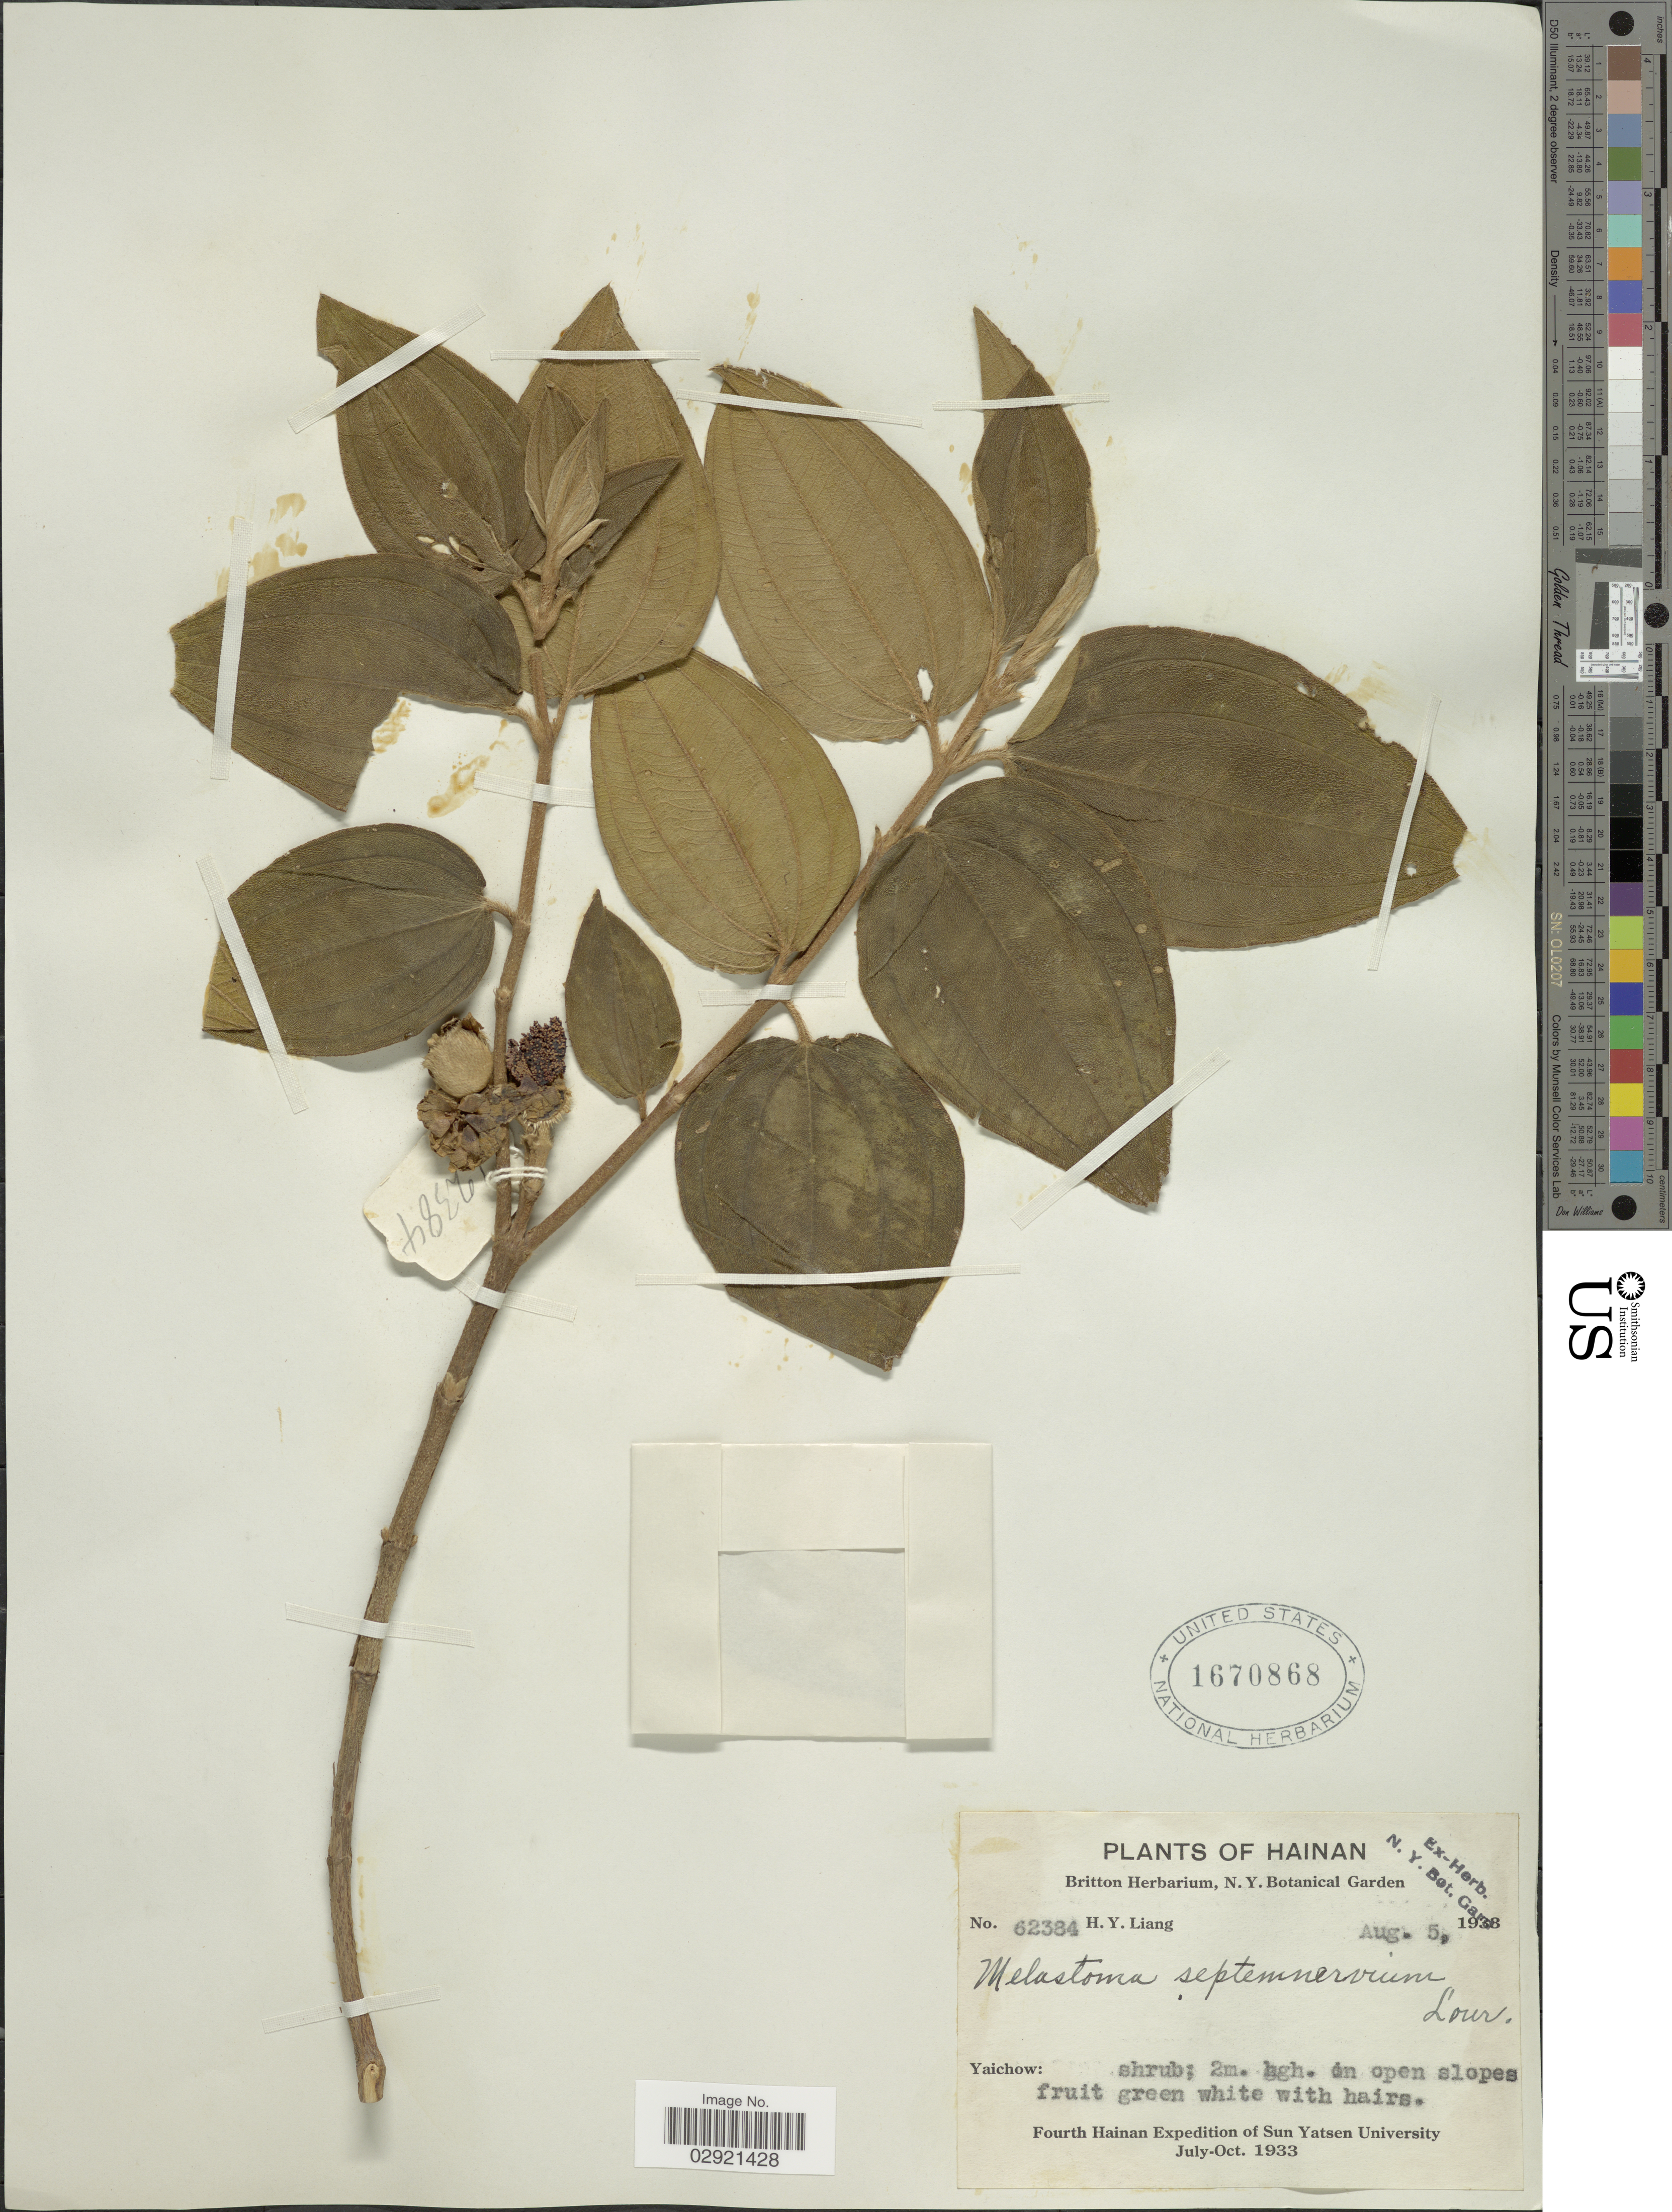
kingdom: Plantae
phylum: Tracheophyta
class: Magnoliopsida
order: Myrtales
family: Melastomataceae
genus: Melastoma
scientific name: Melastoma candidum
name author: D. Don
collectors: H. Y. Liang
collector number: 62384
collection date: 1938-08-05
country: China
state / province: Hainan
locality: Yaichow.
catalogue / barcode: US 1670868